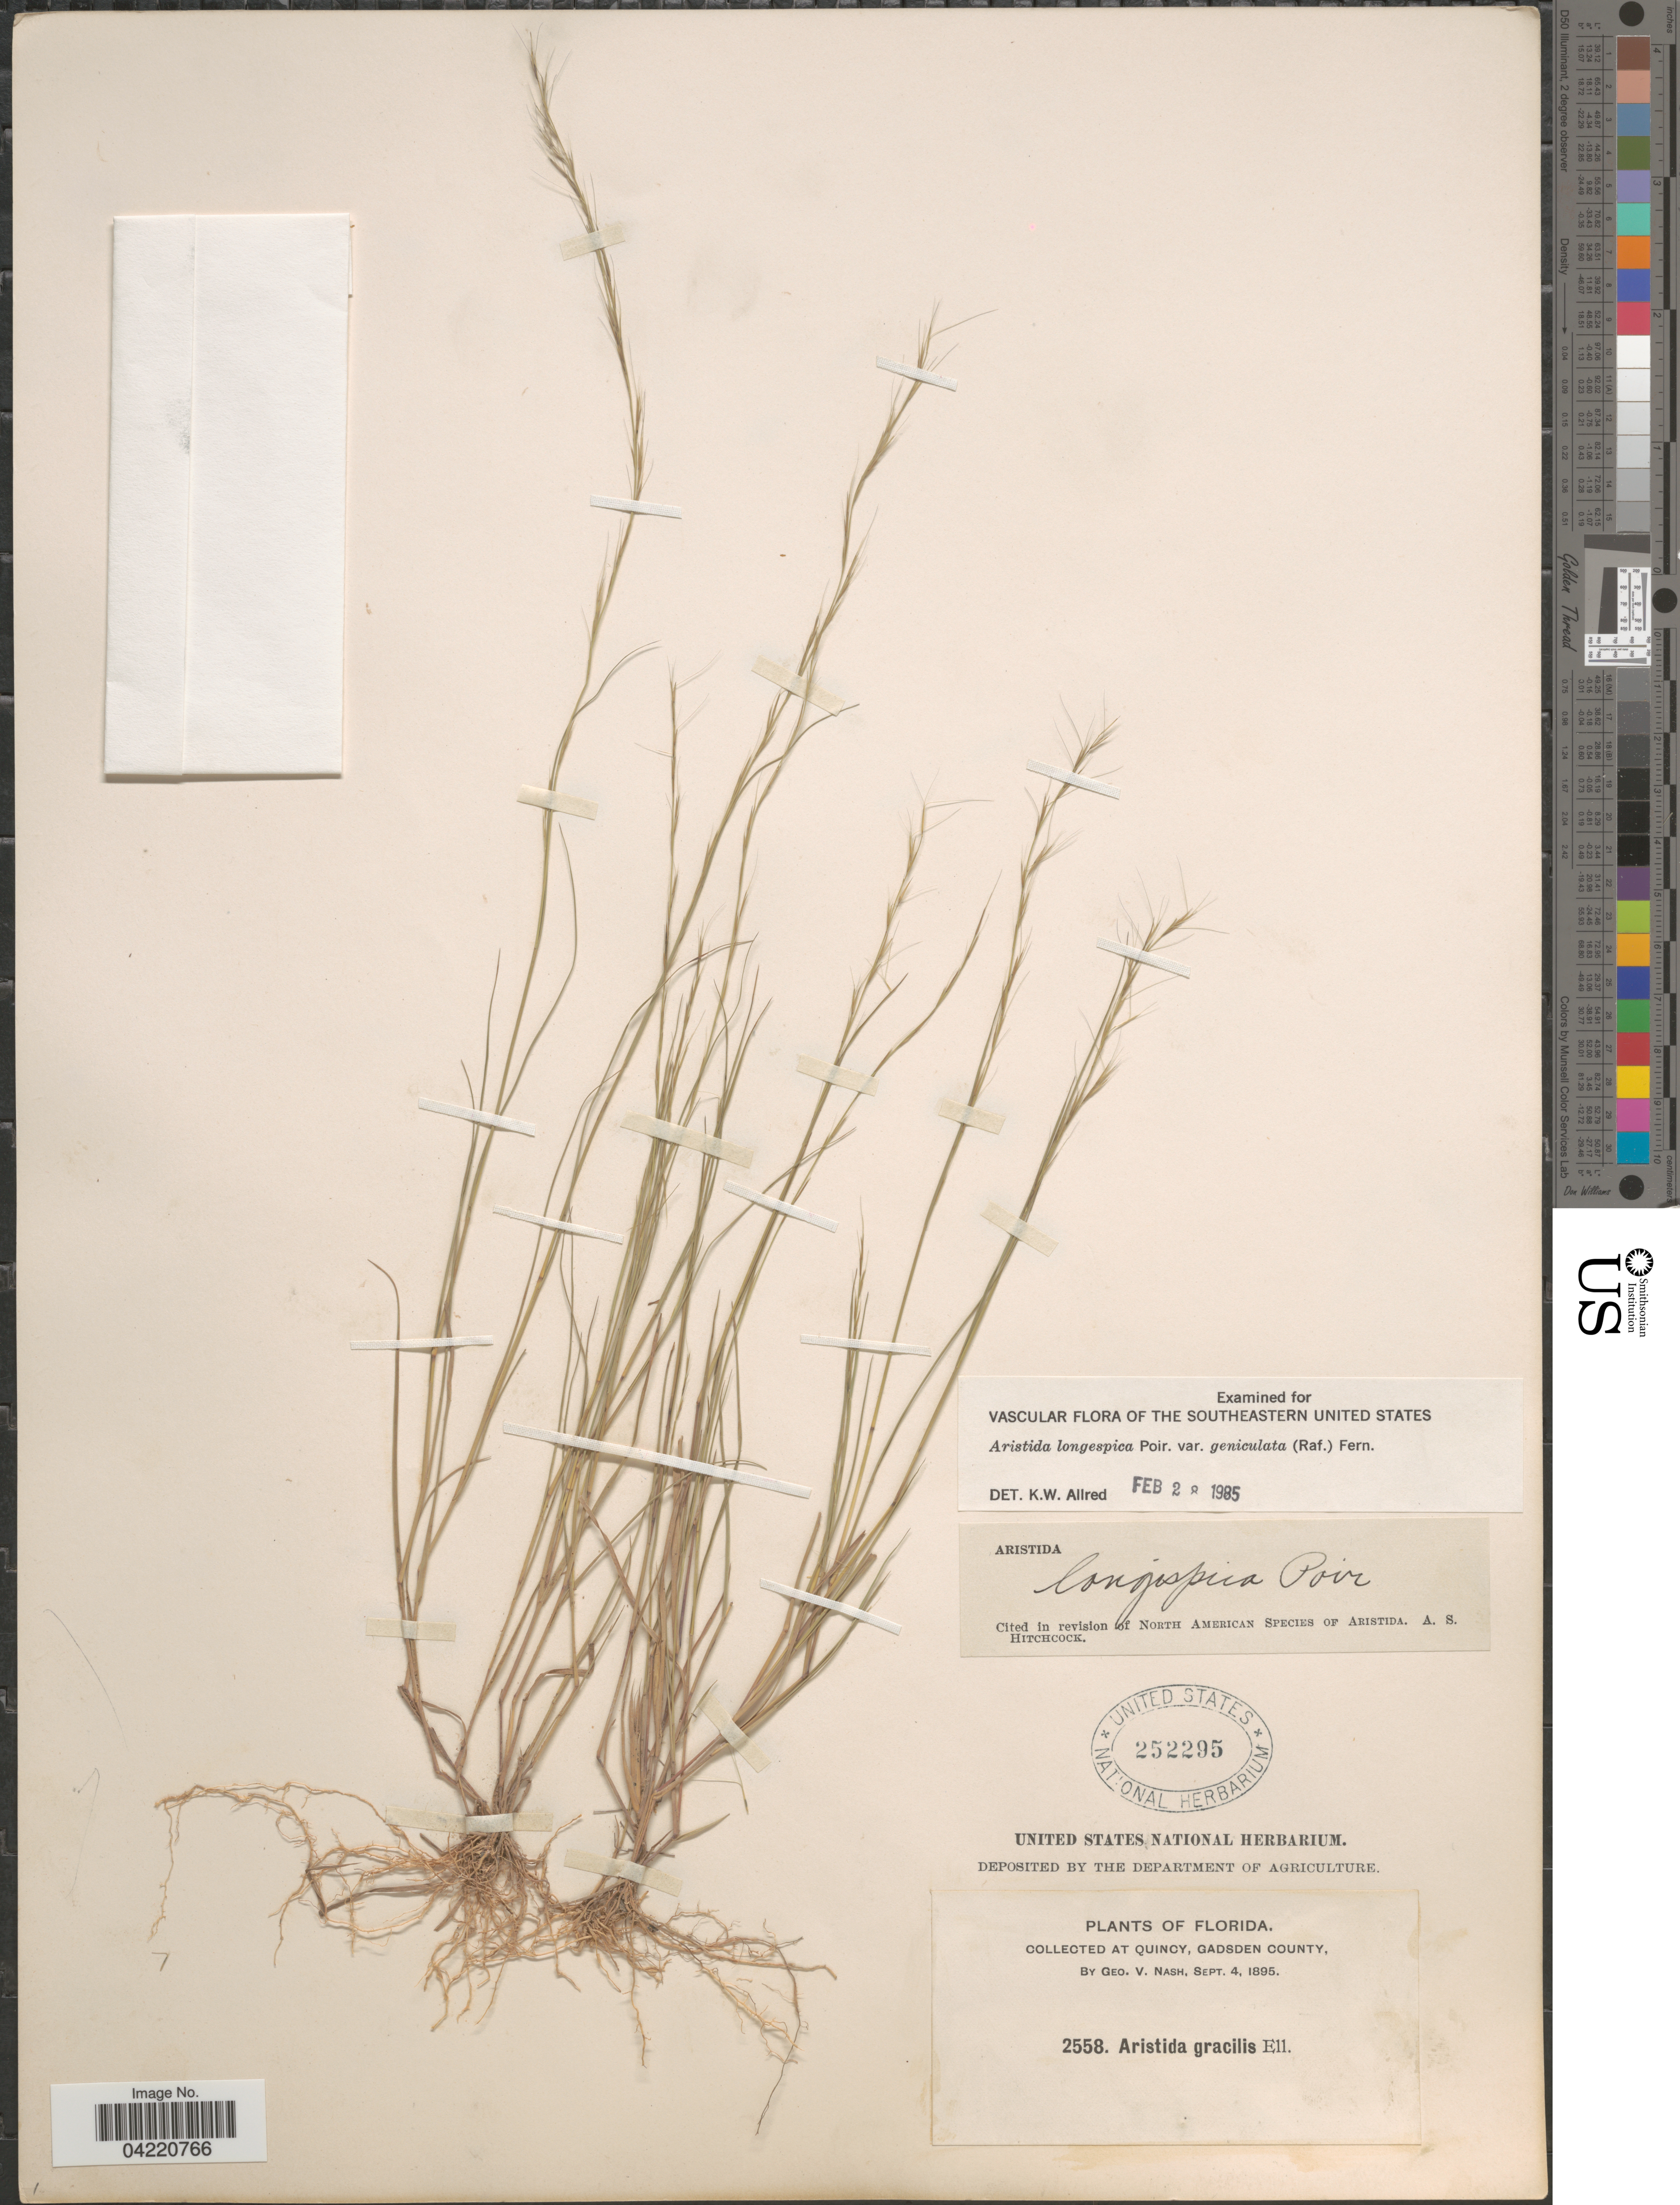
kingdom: Plantae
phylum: Tracheophyta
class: Liliopsida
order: Poales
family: Poaceae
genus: Aristida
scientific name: Aristida longespica var. geniculata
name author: (Raf.) Fernald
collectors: G. V. Nash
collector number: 2558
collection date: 1895-09-04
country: United States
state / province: Florida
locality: At Quincy, Gadsden County.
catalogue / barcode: US 252295